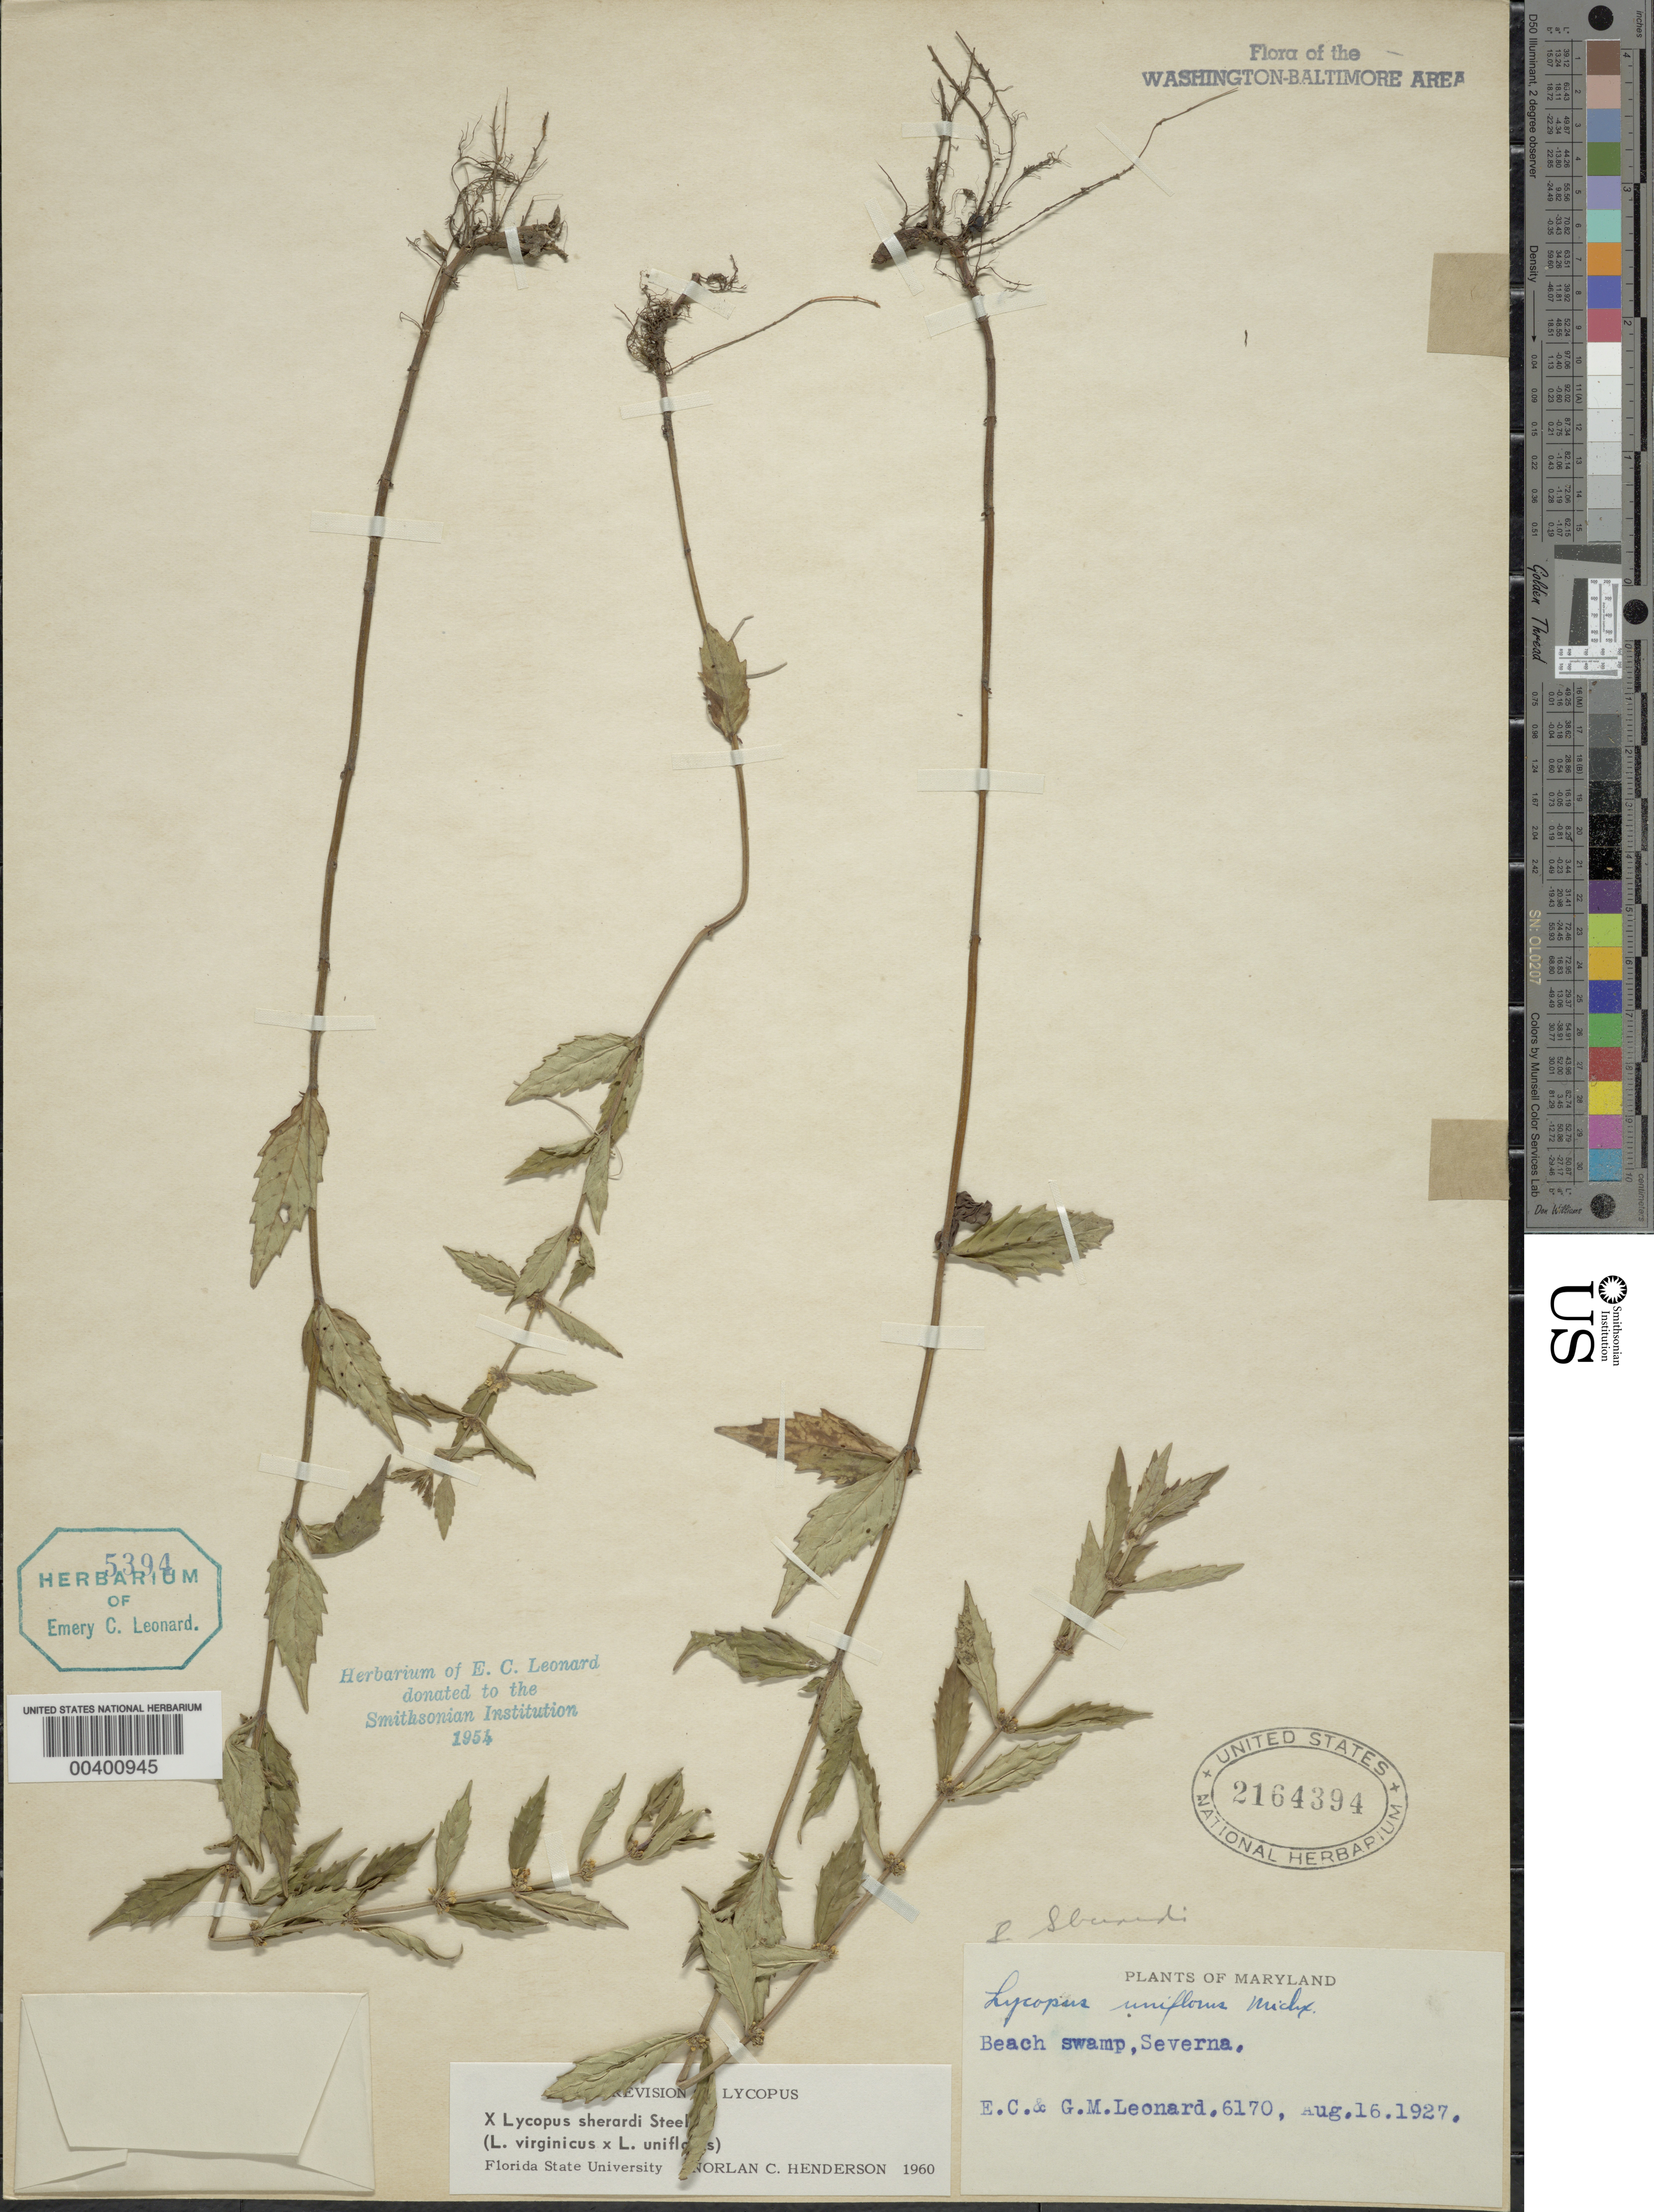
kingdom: Plantae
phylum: Tracheophyta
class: Magnoliopsida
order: Lamiales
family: Lamiaceae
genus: Lycopus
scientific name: Lycopus x sherardii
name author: E.S. Steele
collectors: E. C. Leonard & G. M. Leonard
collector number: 6170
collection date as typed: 16 Aug 1927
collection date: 1927-08-16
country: United States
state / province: Maryland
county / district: Anne Arundel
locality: Severna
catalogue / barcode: US 2164394